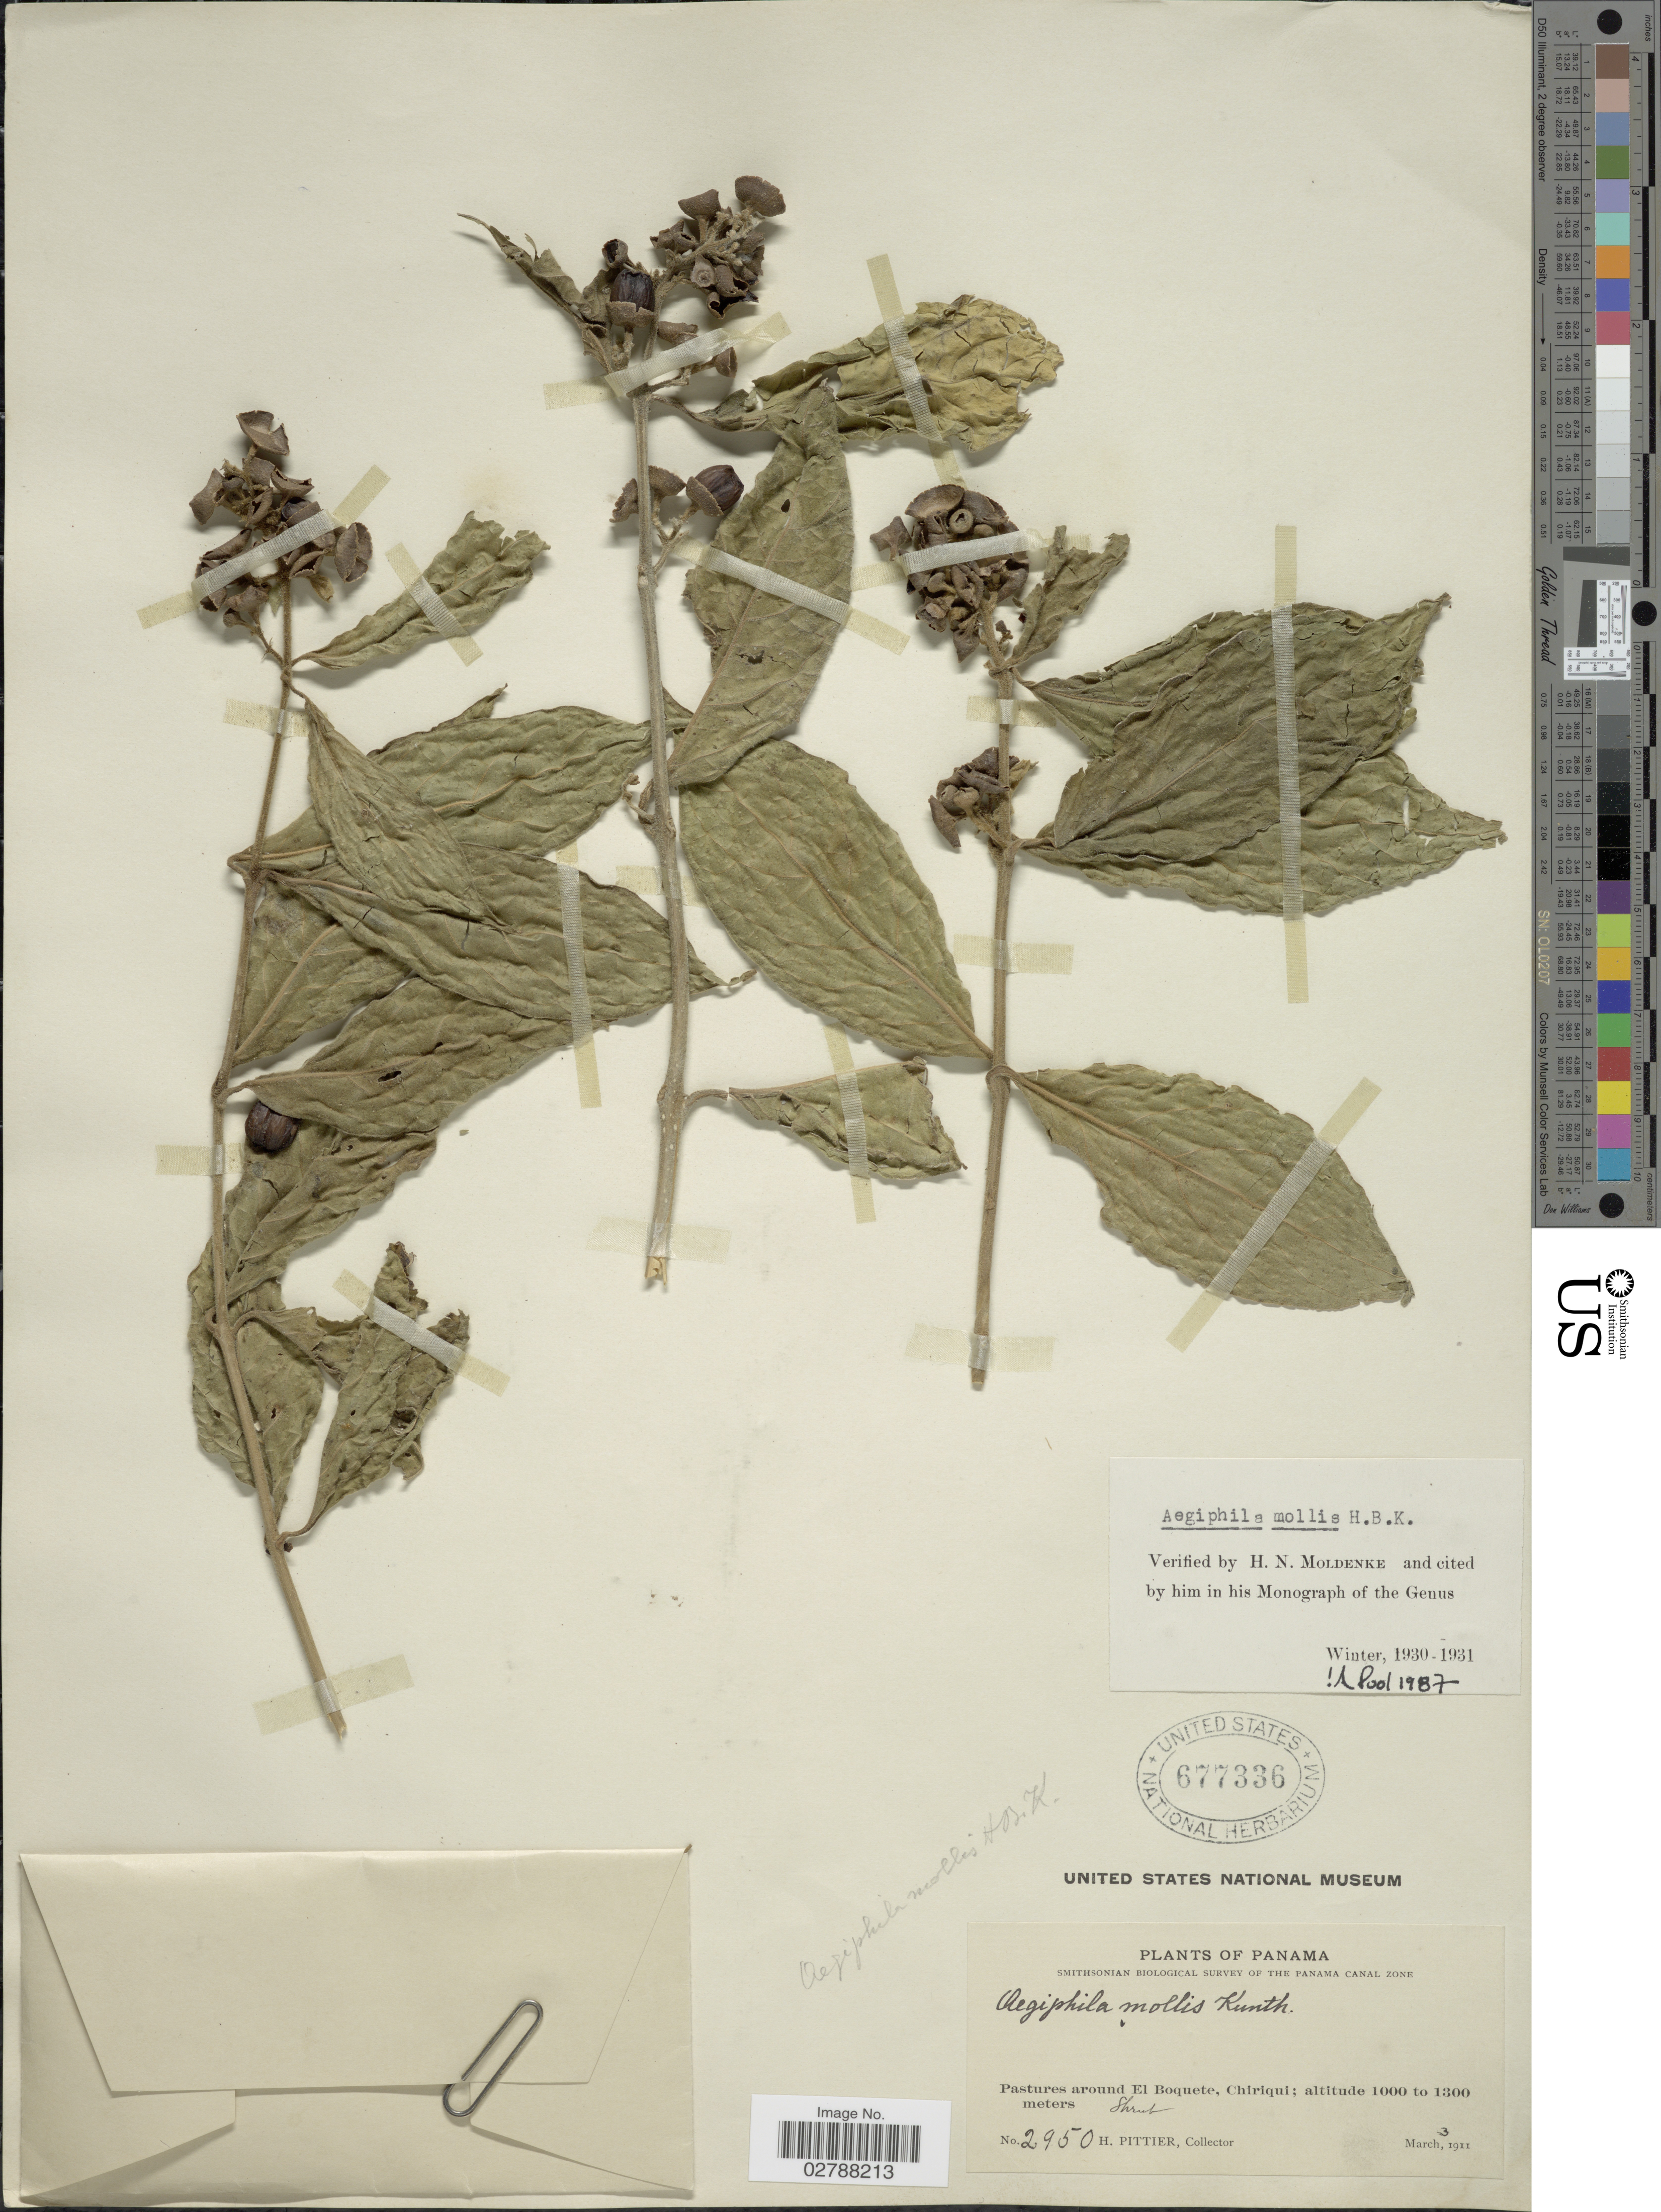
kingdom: Plantae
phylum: Tracheophyta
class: Magnoliopsida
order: Lamiales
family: Lamiaceae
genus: Aegiphila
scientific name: Aegiphila mollis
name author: Kunth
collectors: H. F. Pittier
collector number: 2950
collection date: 1911-03-03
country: Panama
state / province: Chiriqui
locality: Pastures around El Boquete, Chiriqui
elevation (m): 1000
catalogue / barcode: US 677336